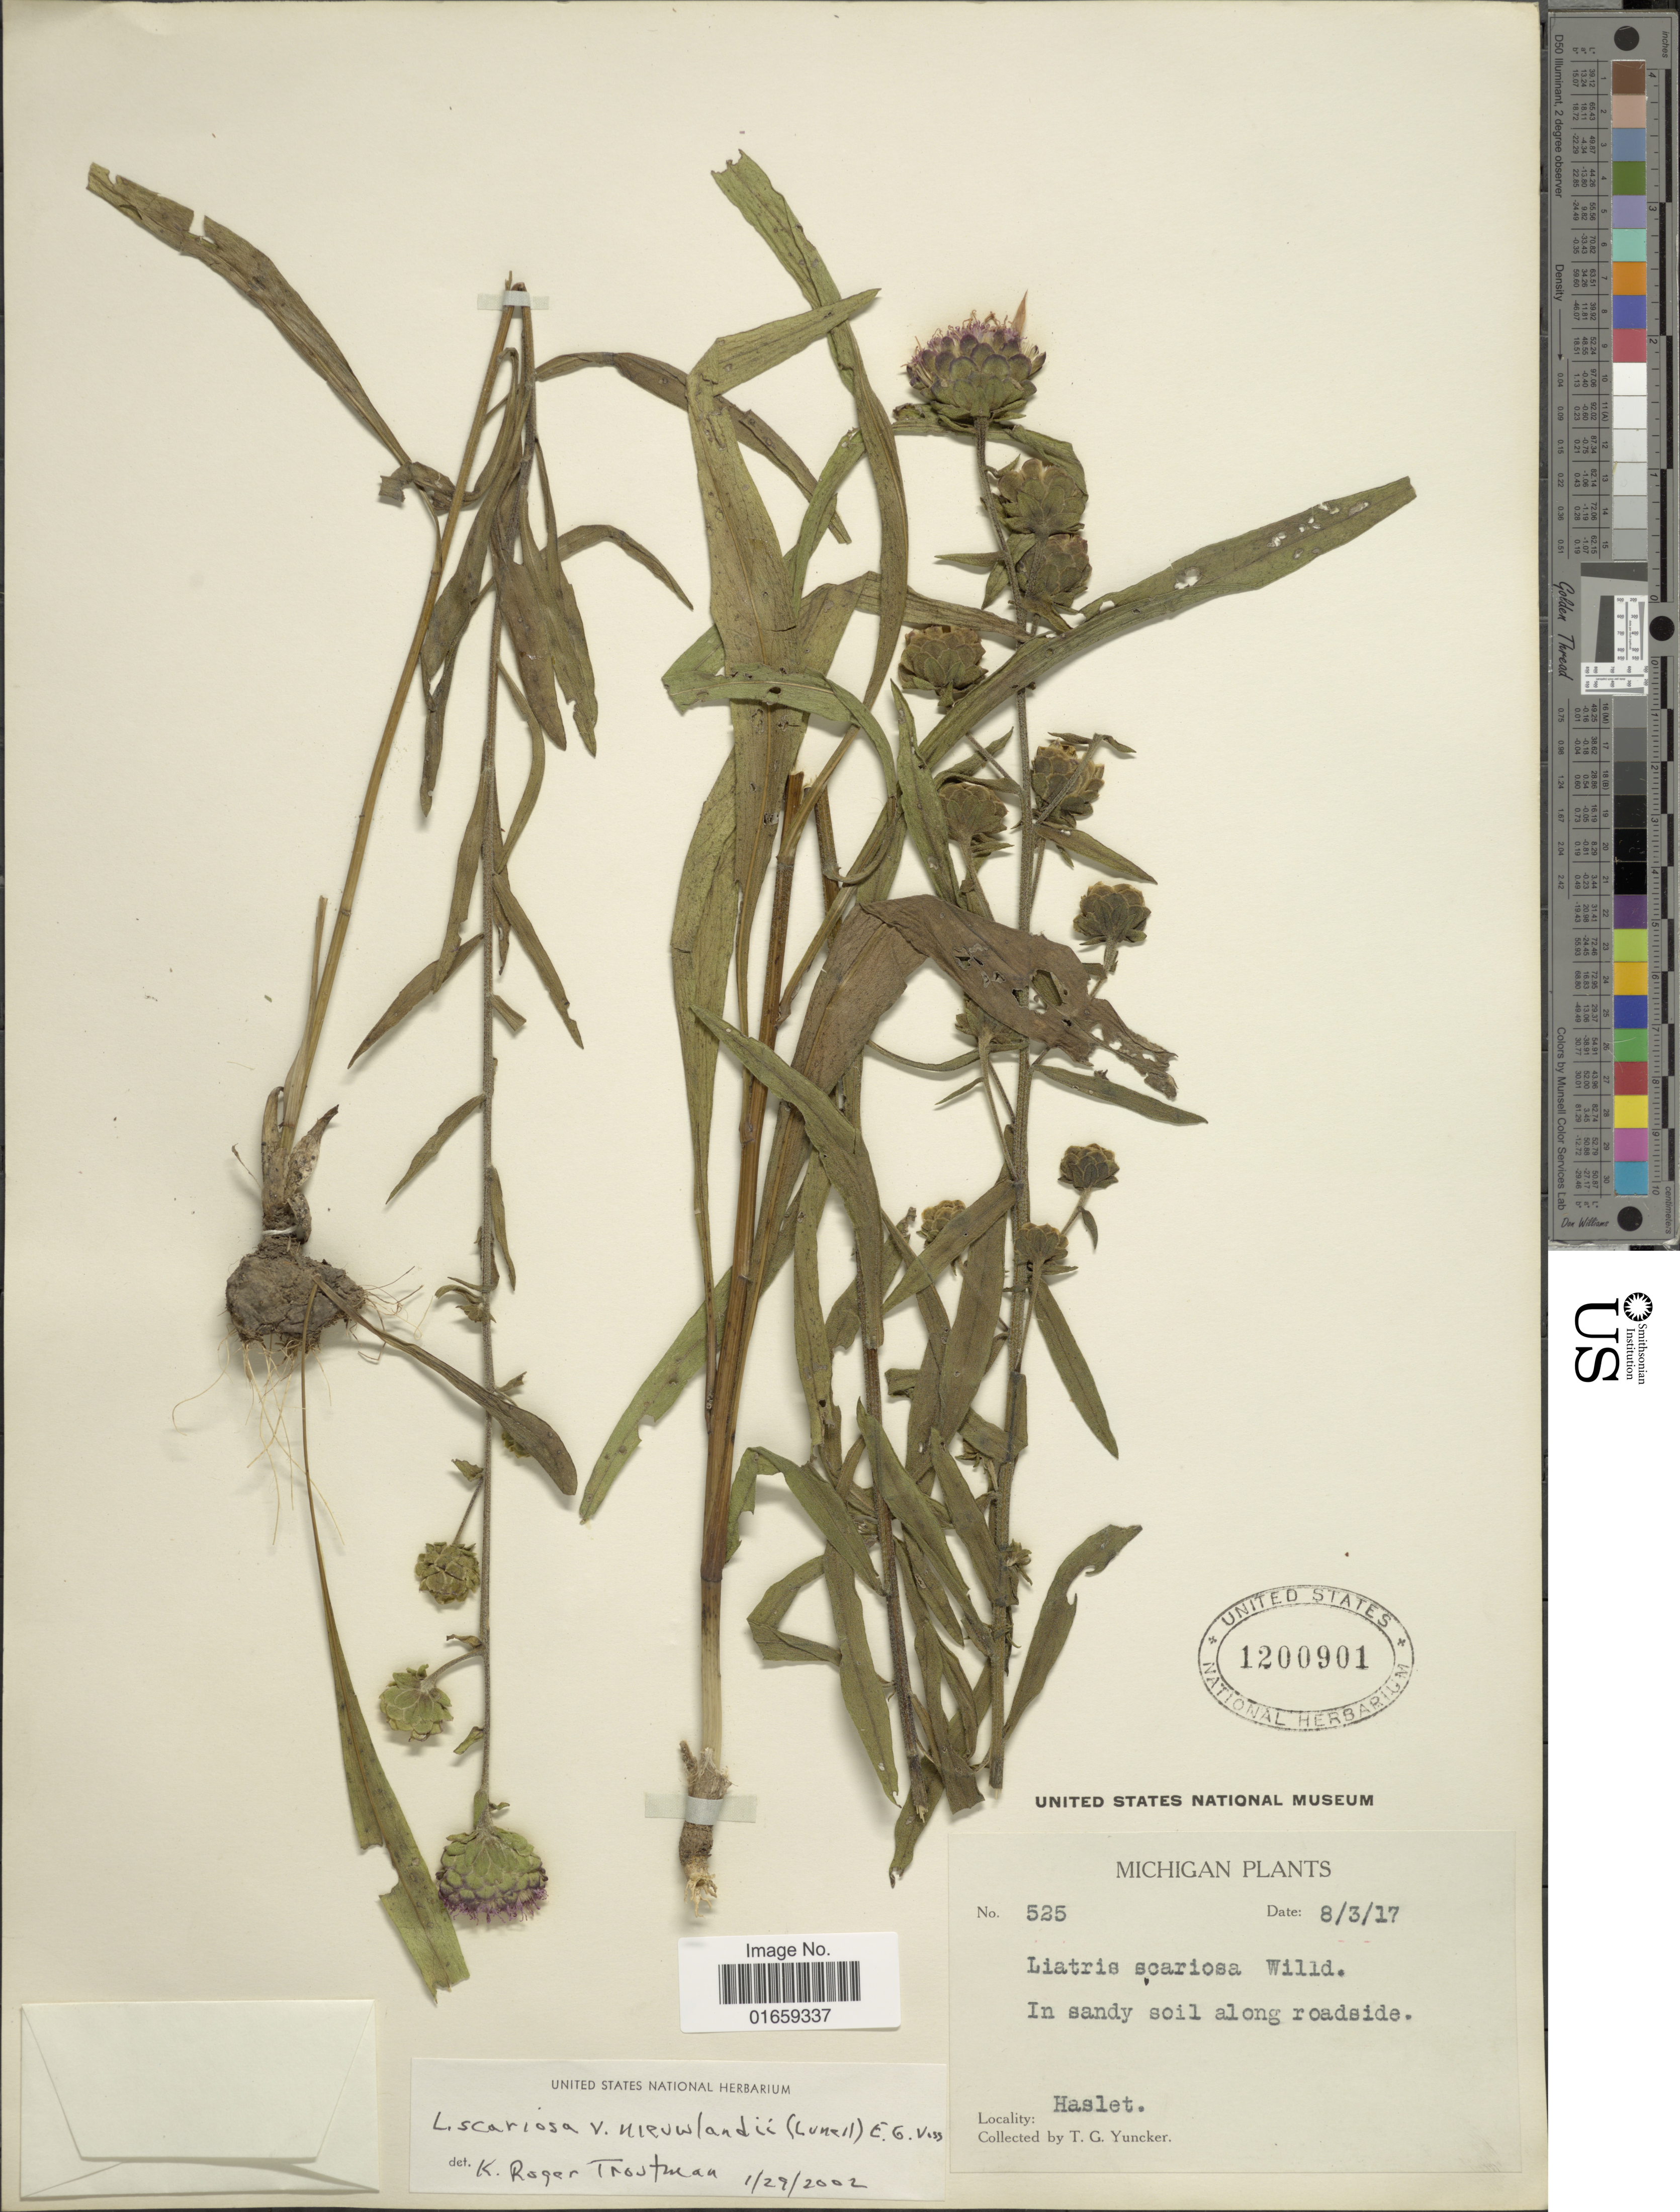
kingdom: Plantae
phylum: Tracheophyta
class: Magnoliopsida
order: Asterales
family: Asteraceae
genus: Liatris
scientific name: Liatris scariosa var. nieuwlandii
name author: (Lunell) E.G. Voss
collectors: T. G. Yuncker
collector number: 525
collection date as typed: Transcribed d/m/y: 3/8/17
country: United States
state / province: Michigan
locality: In Sandy soil along roadside, Haslet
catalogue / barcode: US 1200901